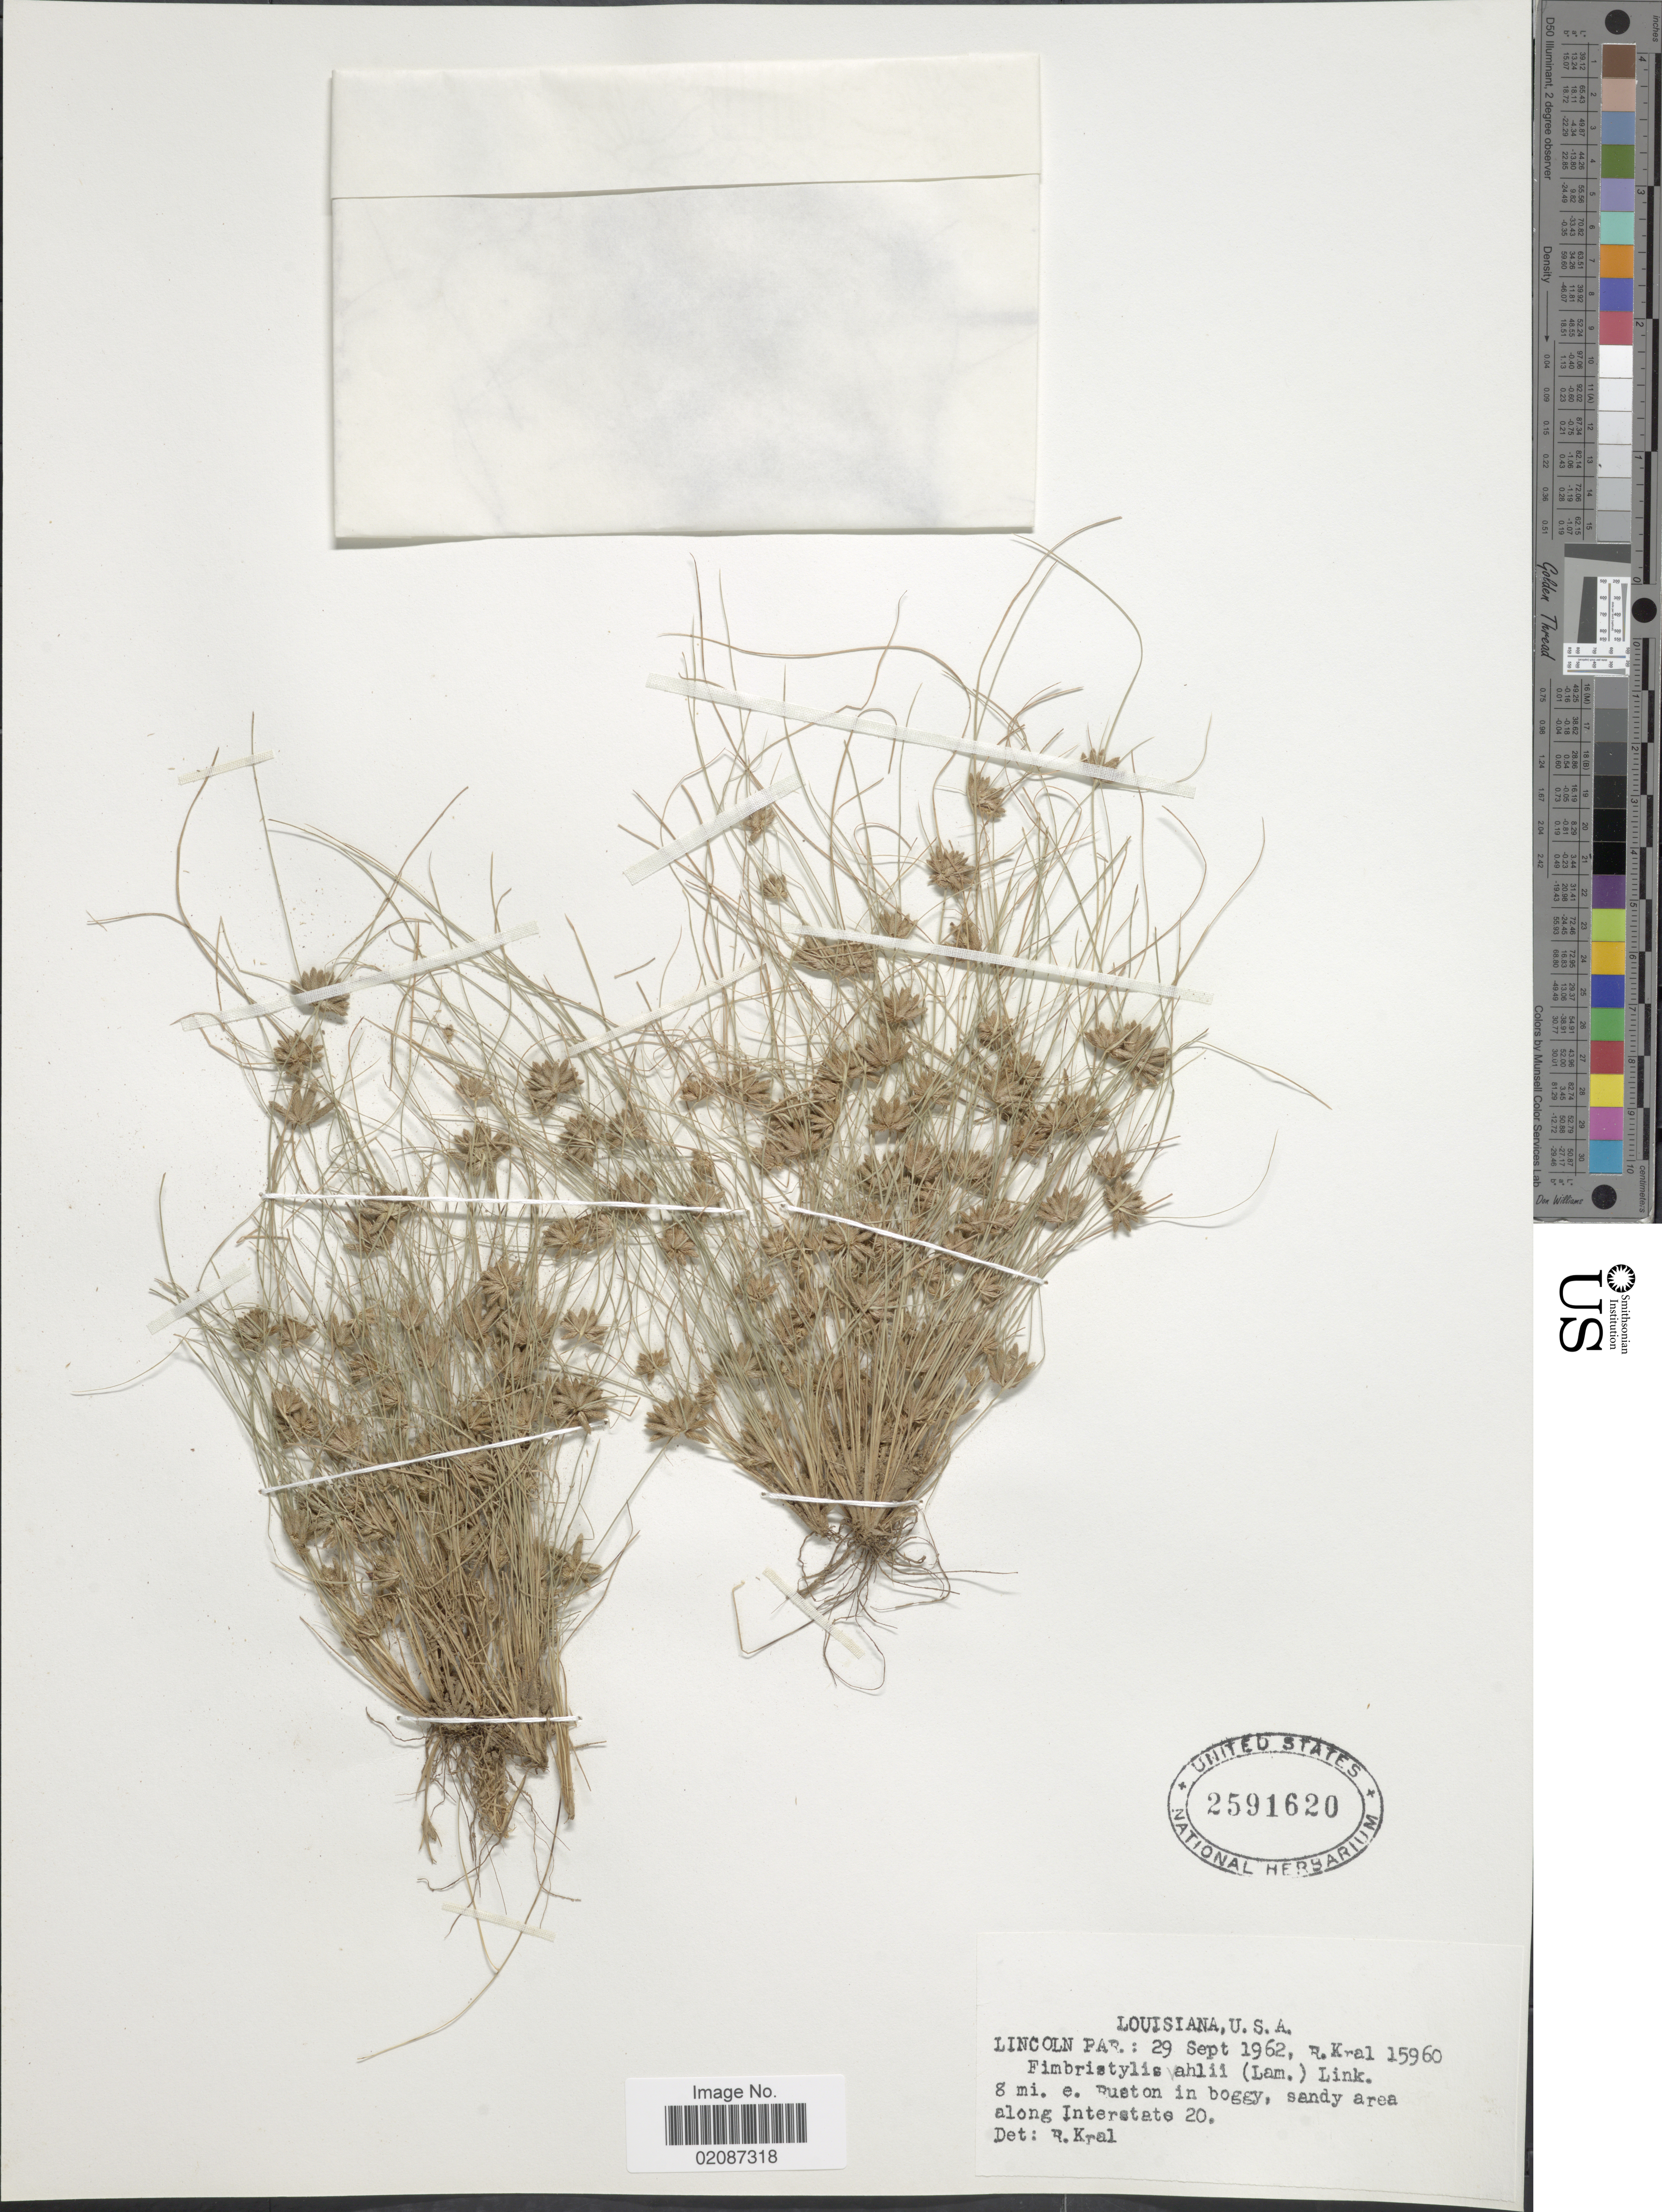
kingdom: Plantae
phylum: Tracheophyta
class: Liliopsida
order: Poales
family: Cyperaceae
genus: Fimbristylis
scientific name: Fimbristylis vahlii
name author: (Lam.) Link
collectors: R. Kral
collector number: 15960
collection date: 1962-09-29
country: United States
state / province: Louisiana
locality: Lincoln Par: 8 mi. e. Ruston in boggy, sandy area along Interstate 20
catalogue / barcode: US 2591620